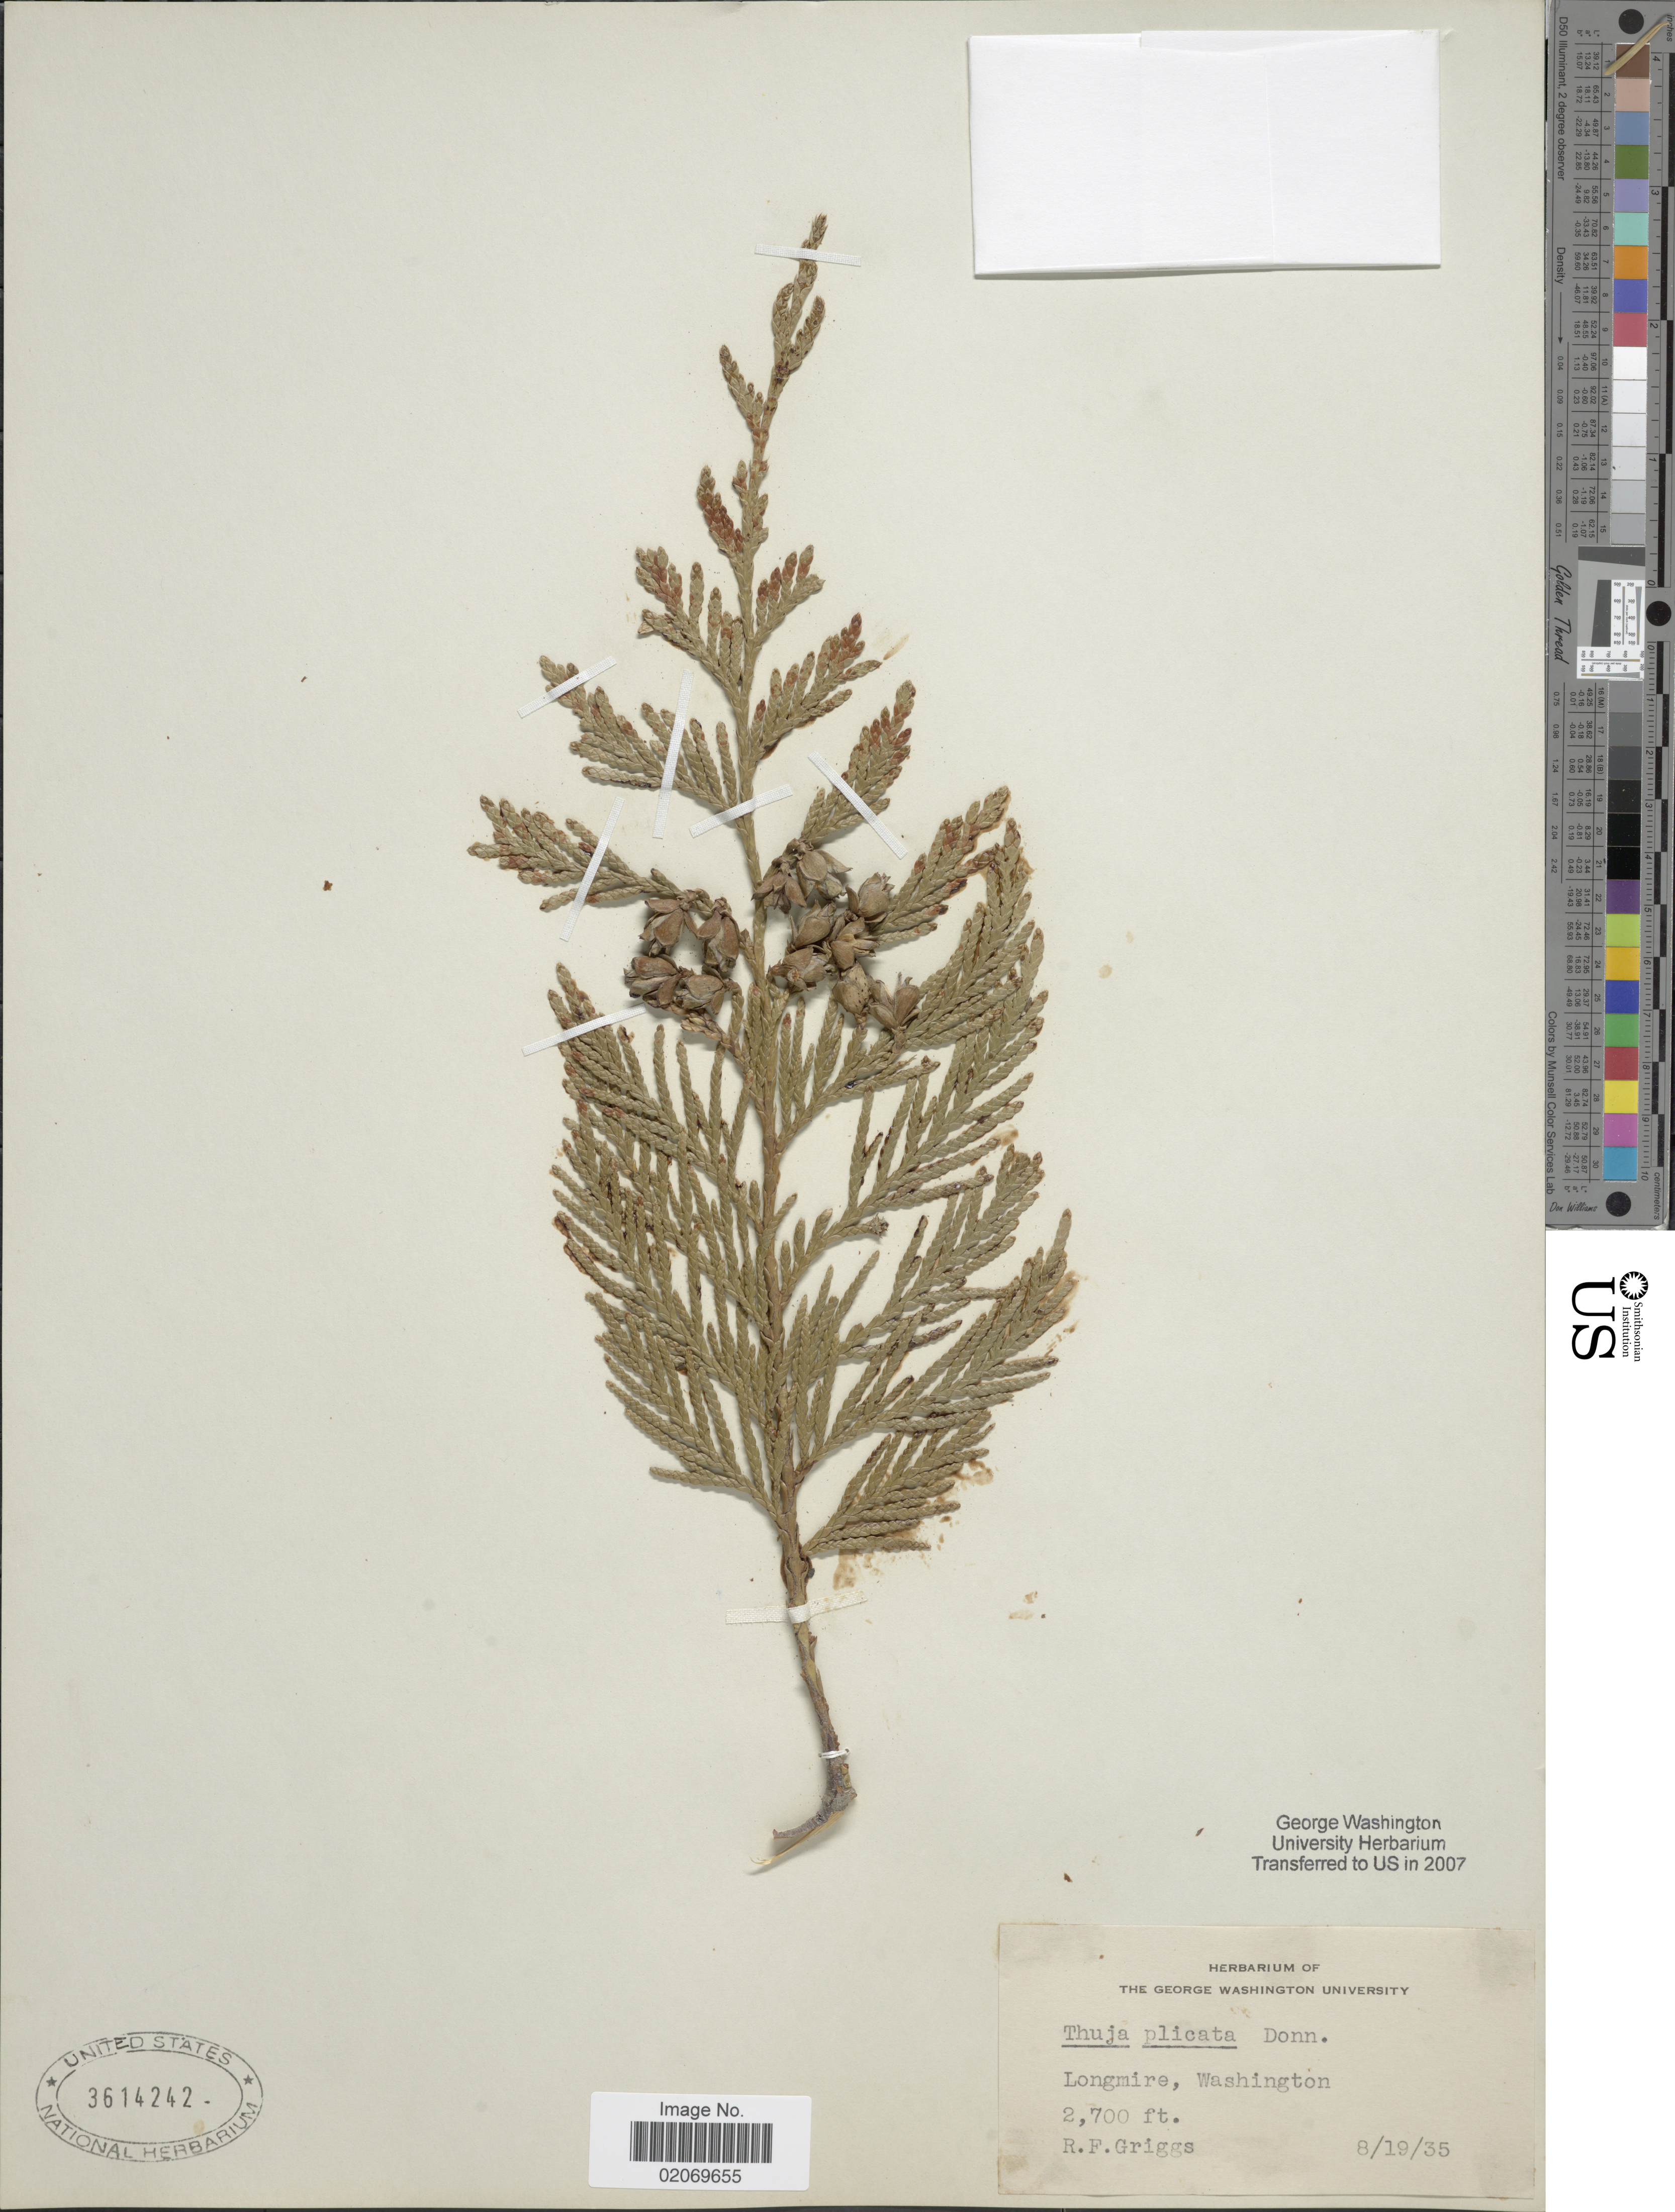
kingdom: Plantae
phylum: Tracheophyta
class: Pinopsida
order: Pinales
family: Cupressaceae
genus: Thuja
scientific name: Thuja plicata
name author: Donn & D. Don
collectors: R. F. Griggs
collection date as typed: Transcribed d/m/y: 19/8/35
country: United States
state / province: Washington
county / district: Pierce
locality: Longmire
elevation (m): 823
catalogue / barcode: US 3614242